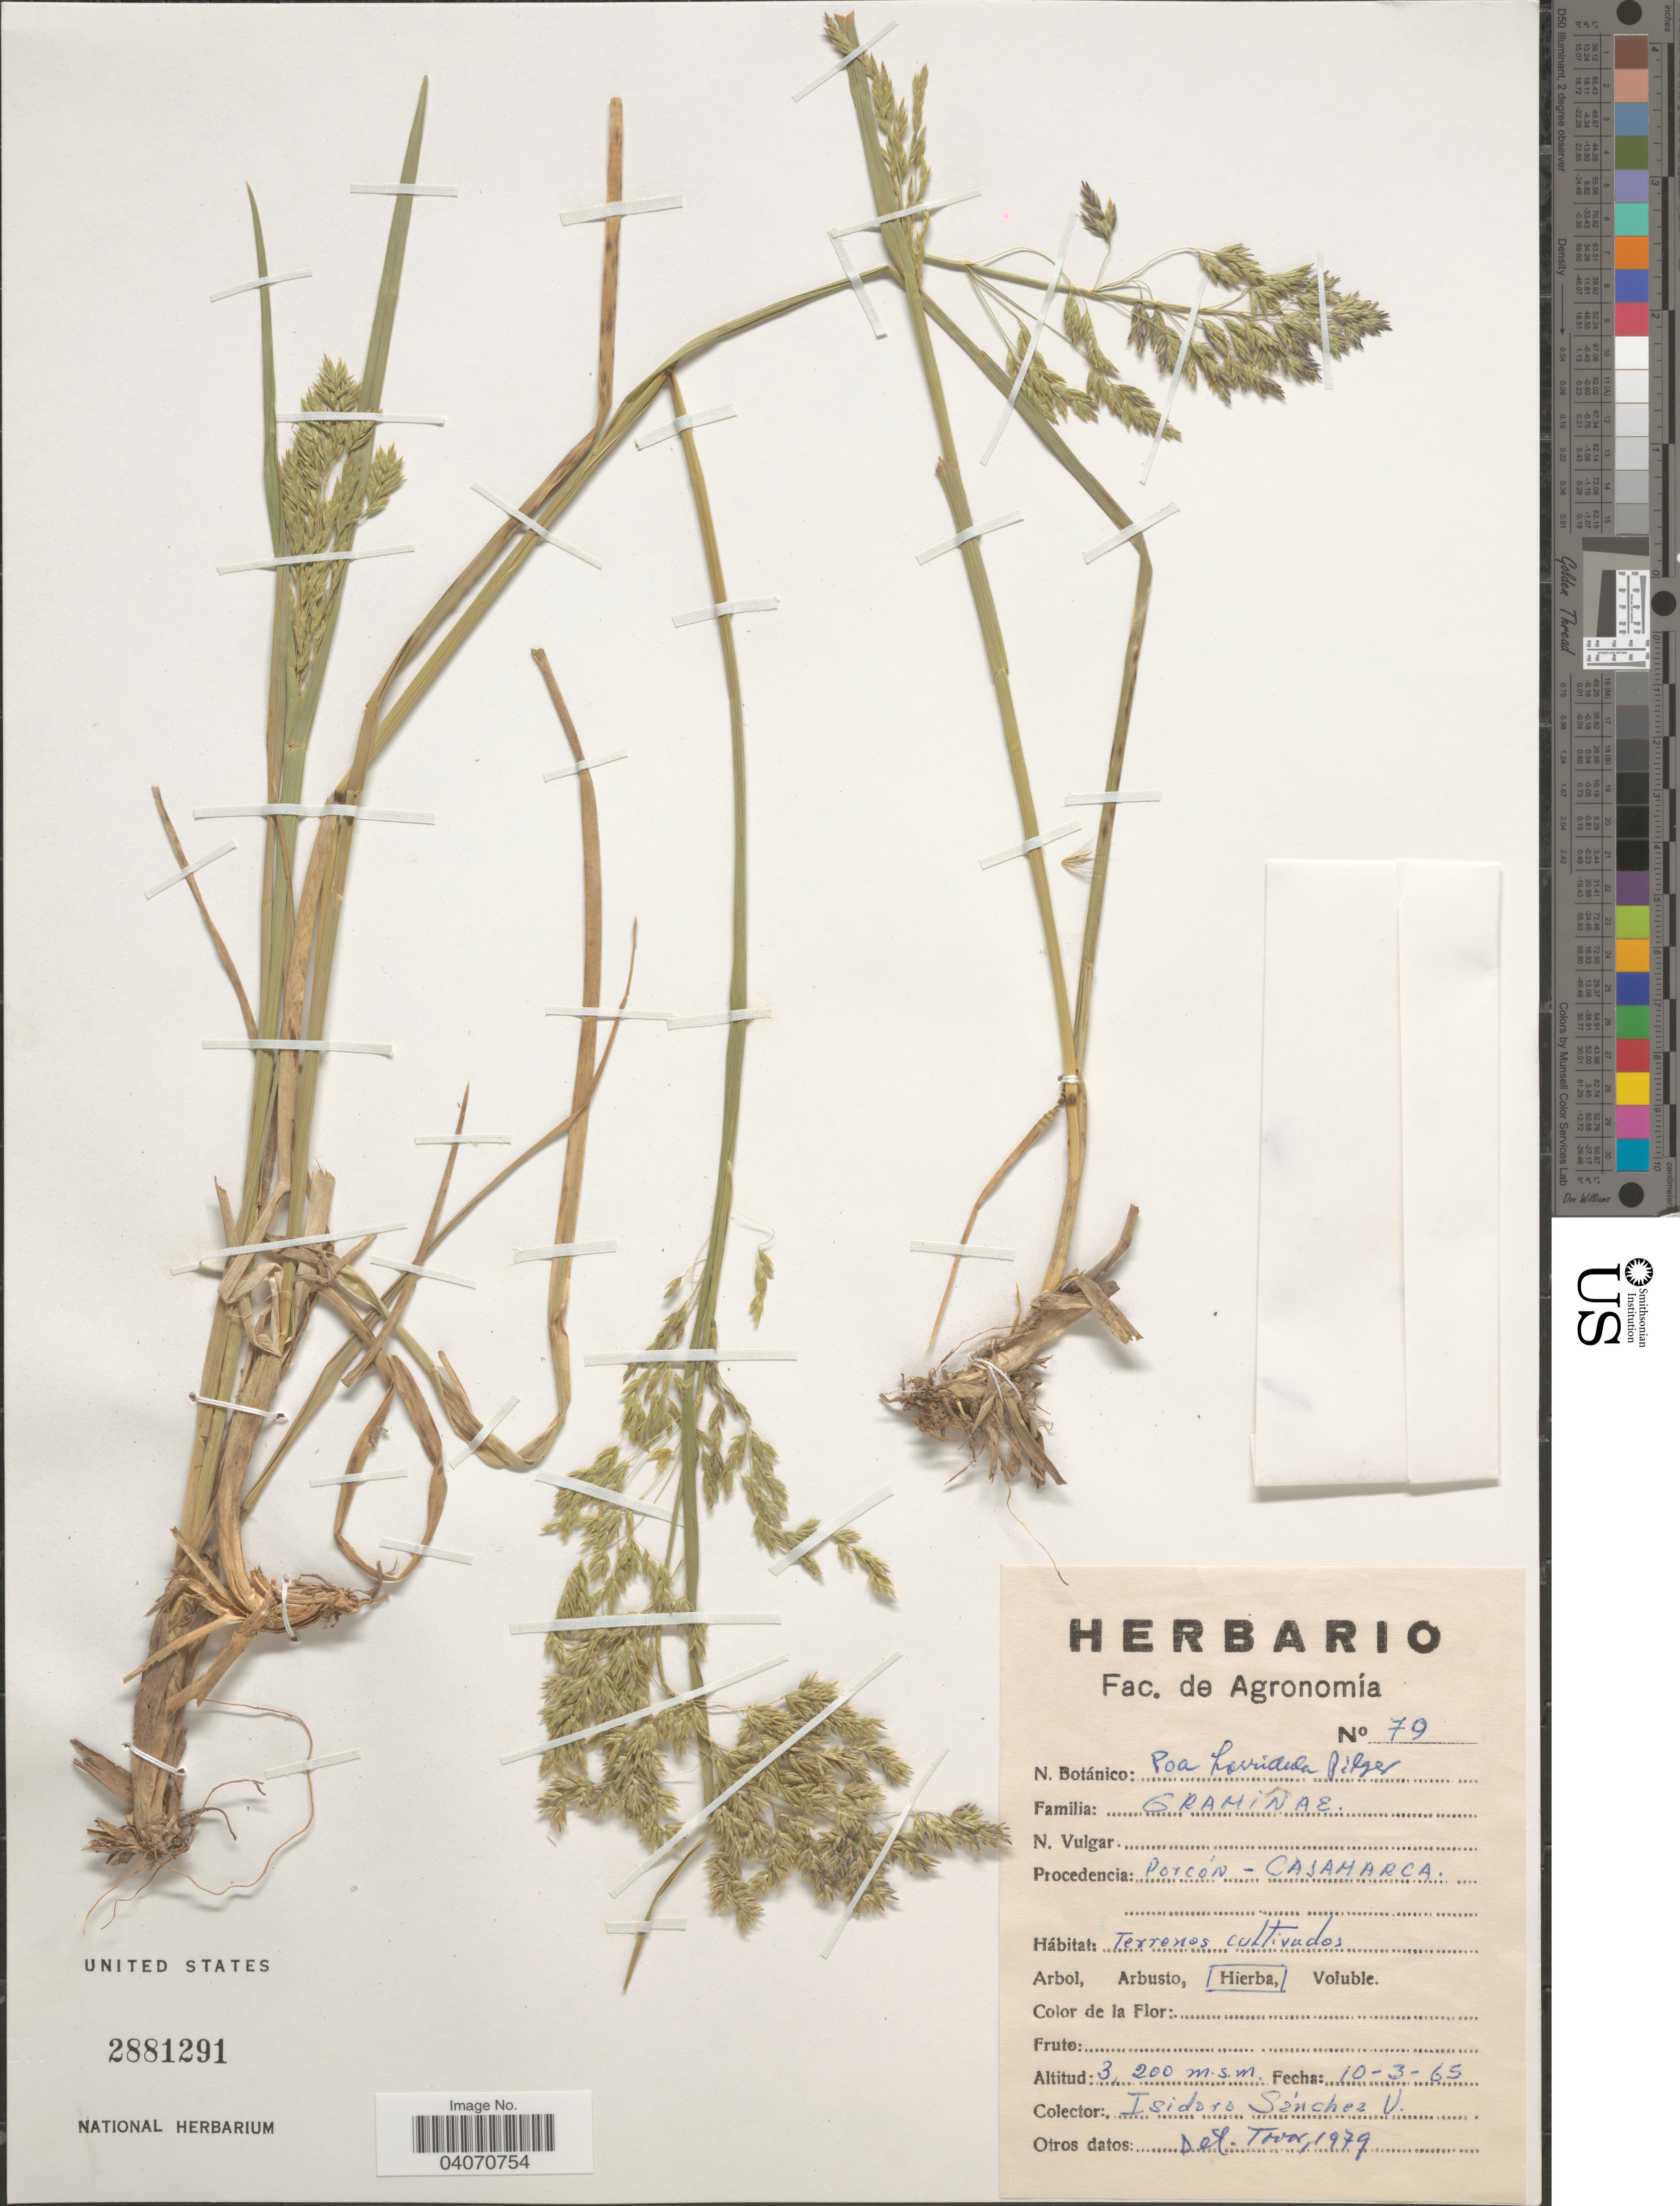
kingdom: Plantae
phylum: Tracheophyta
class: Liliopsida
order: Poales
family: Poaceae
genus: Poa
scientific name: Poa horridula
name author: Pilg.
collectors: I. Sánchez Vega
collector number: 79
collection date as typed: Transcribed d/m/y: 10/3/65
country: Peru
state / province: Cajamarca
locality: Porcón. Terrenos cultivados.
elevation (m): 3200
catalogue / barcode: US 2881291